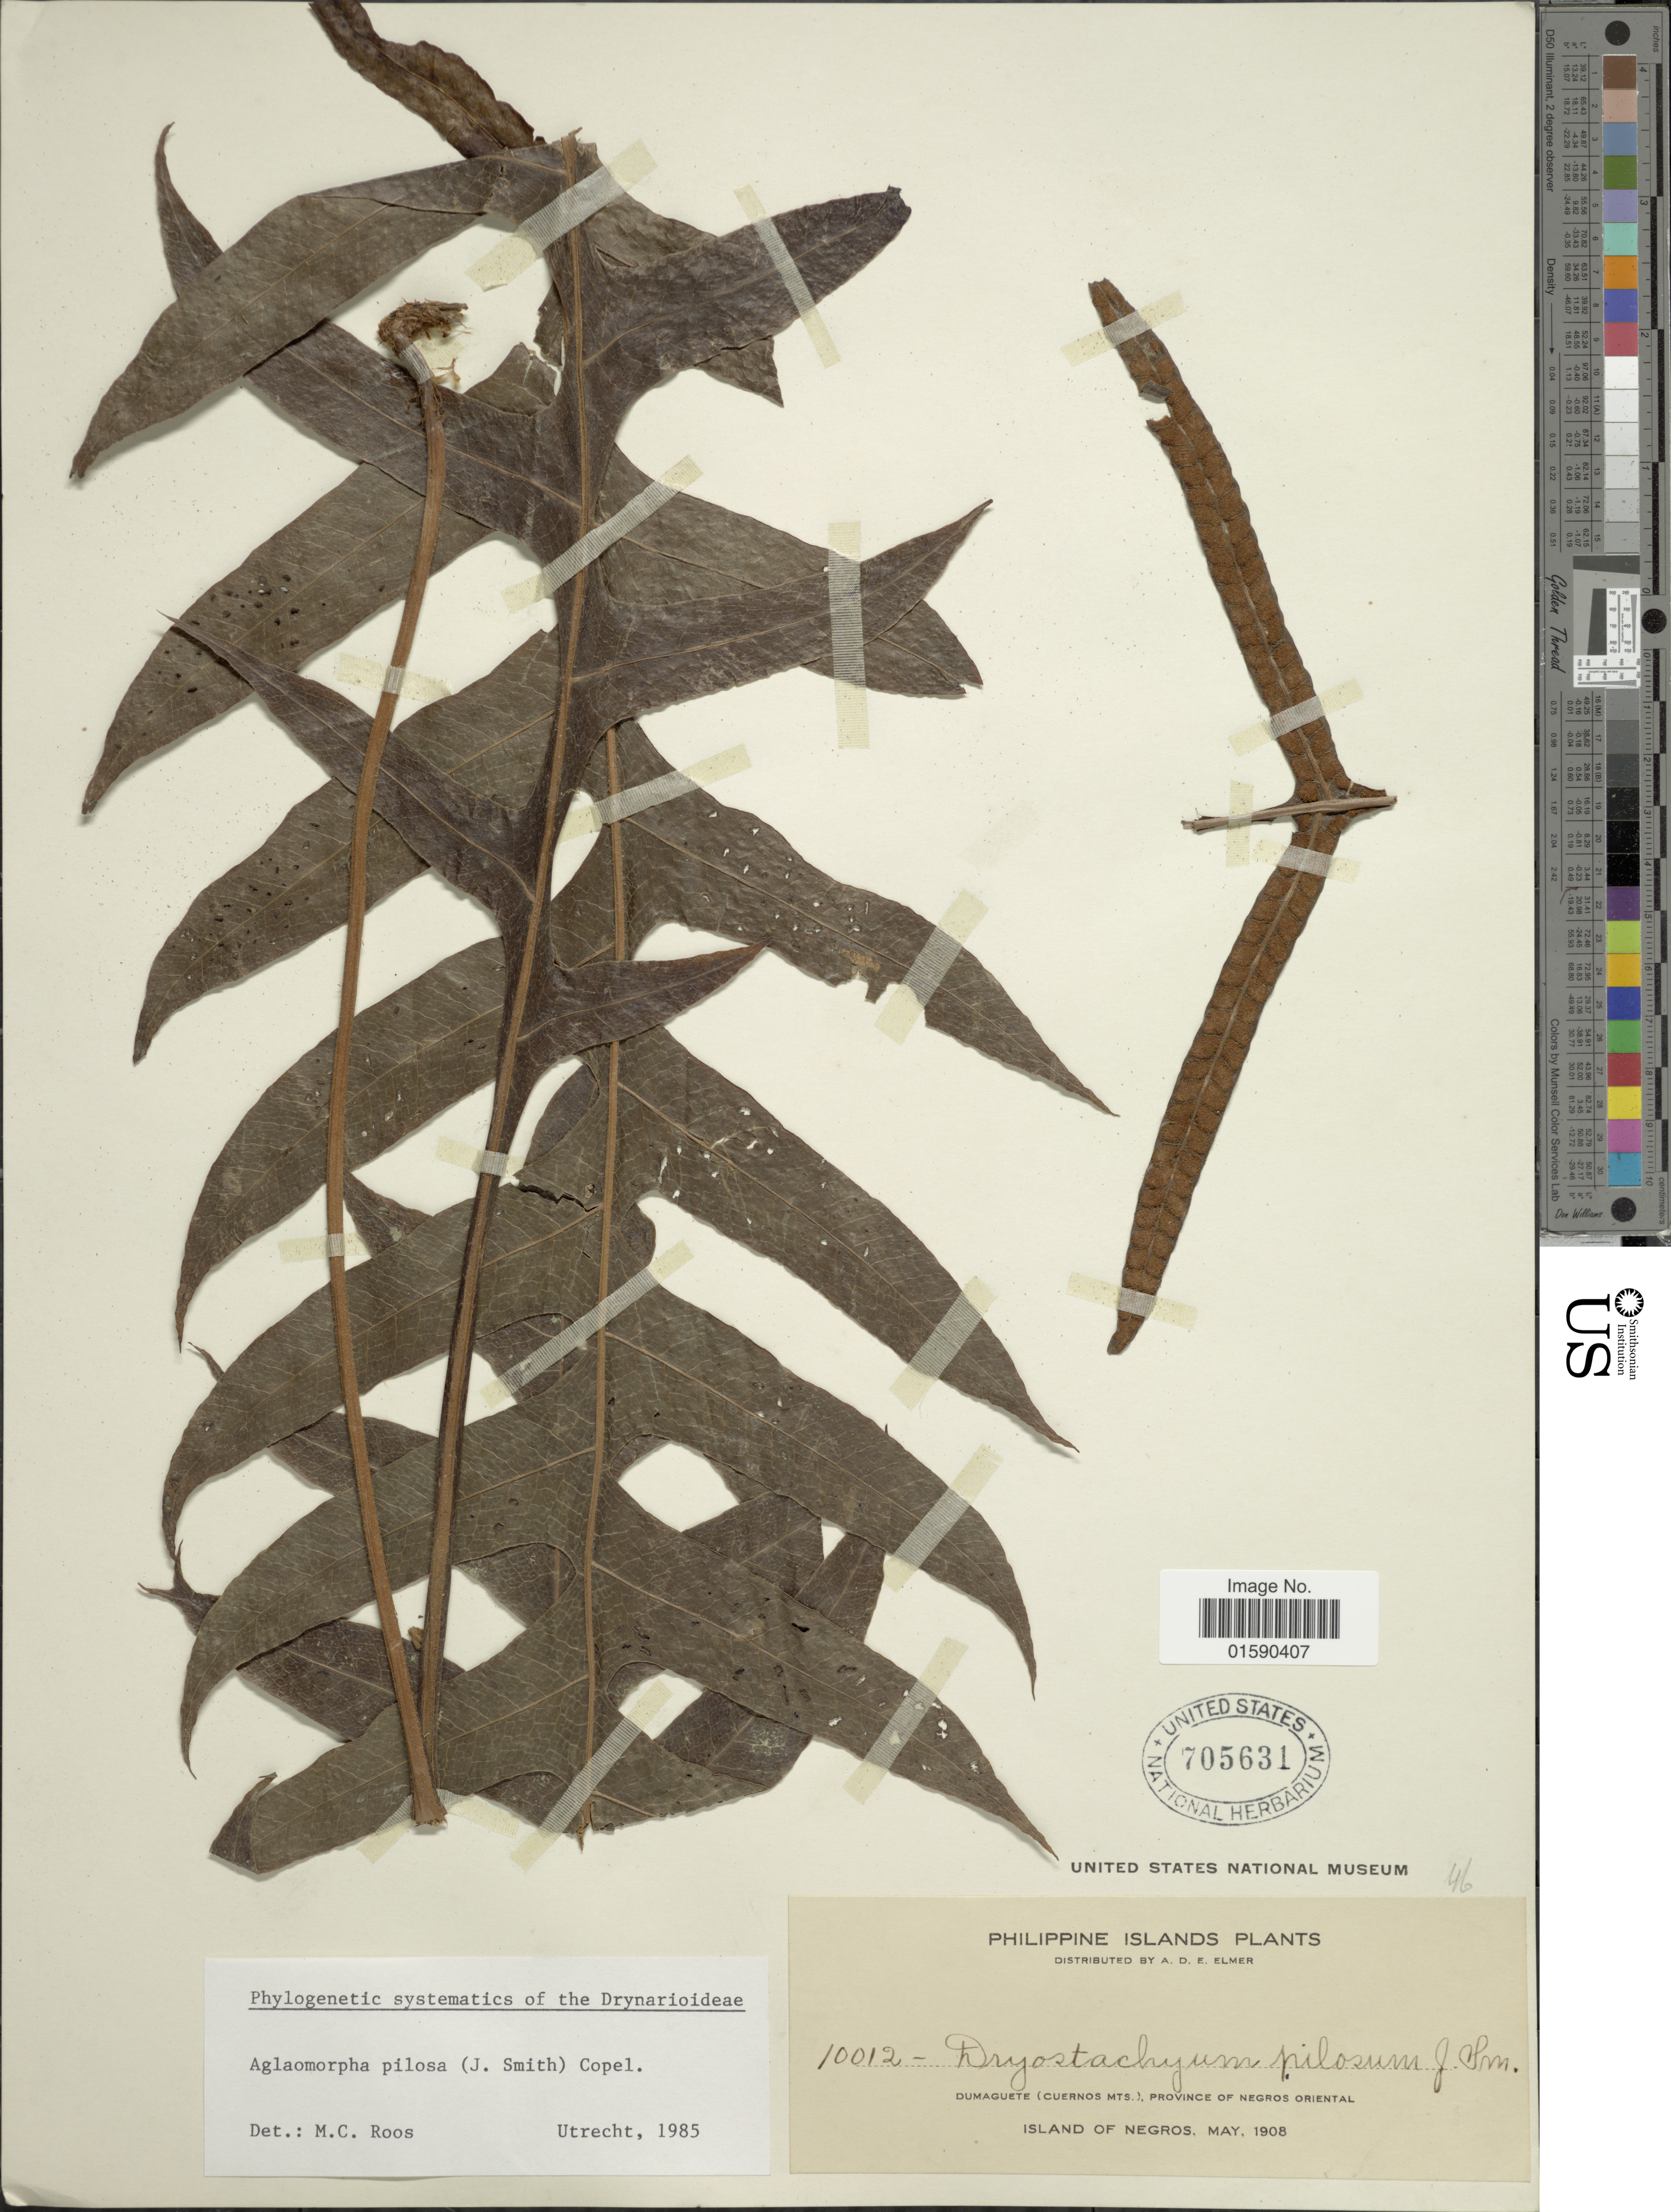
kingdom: Plantae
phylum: Tracheophyta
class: Polypodiopsida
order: Polypodiales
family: Polypodiaceae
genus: Aglaomorpha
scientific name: Aglaomorpha pilosa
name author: Copel.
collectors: A. D. E. Elmer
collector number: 10012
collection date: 1908-05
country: Philippines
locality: Dumaguete (Cuernos Mts.) province of negros oriental. Island of Negros.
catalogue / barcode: US 705631